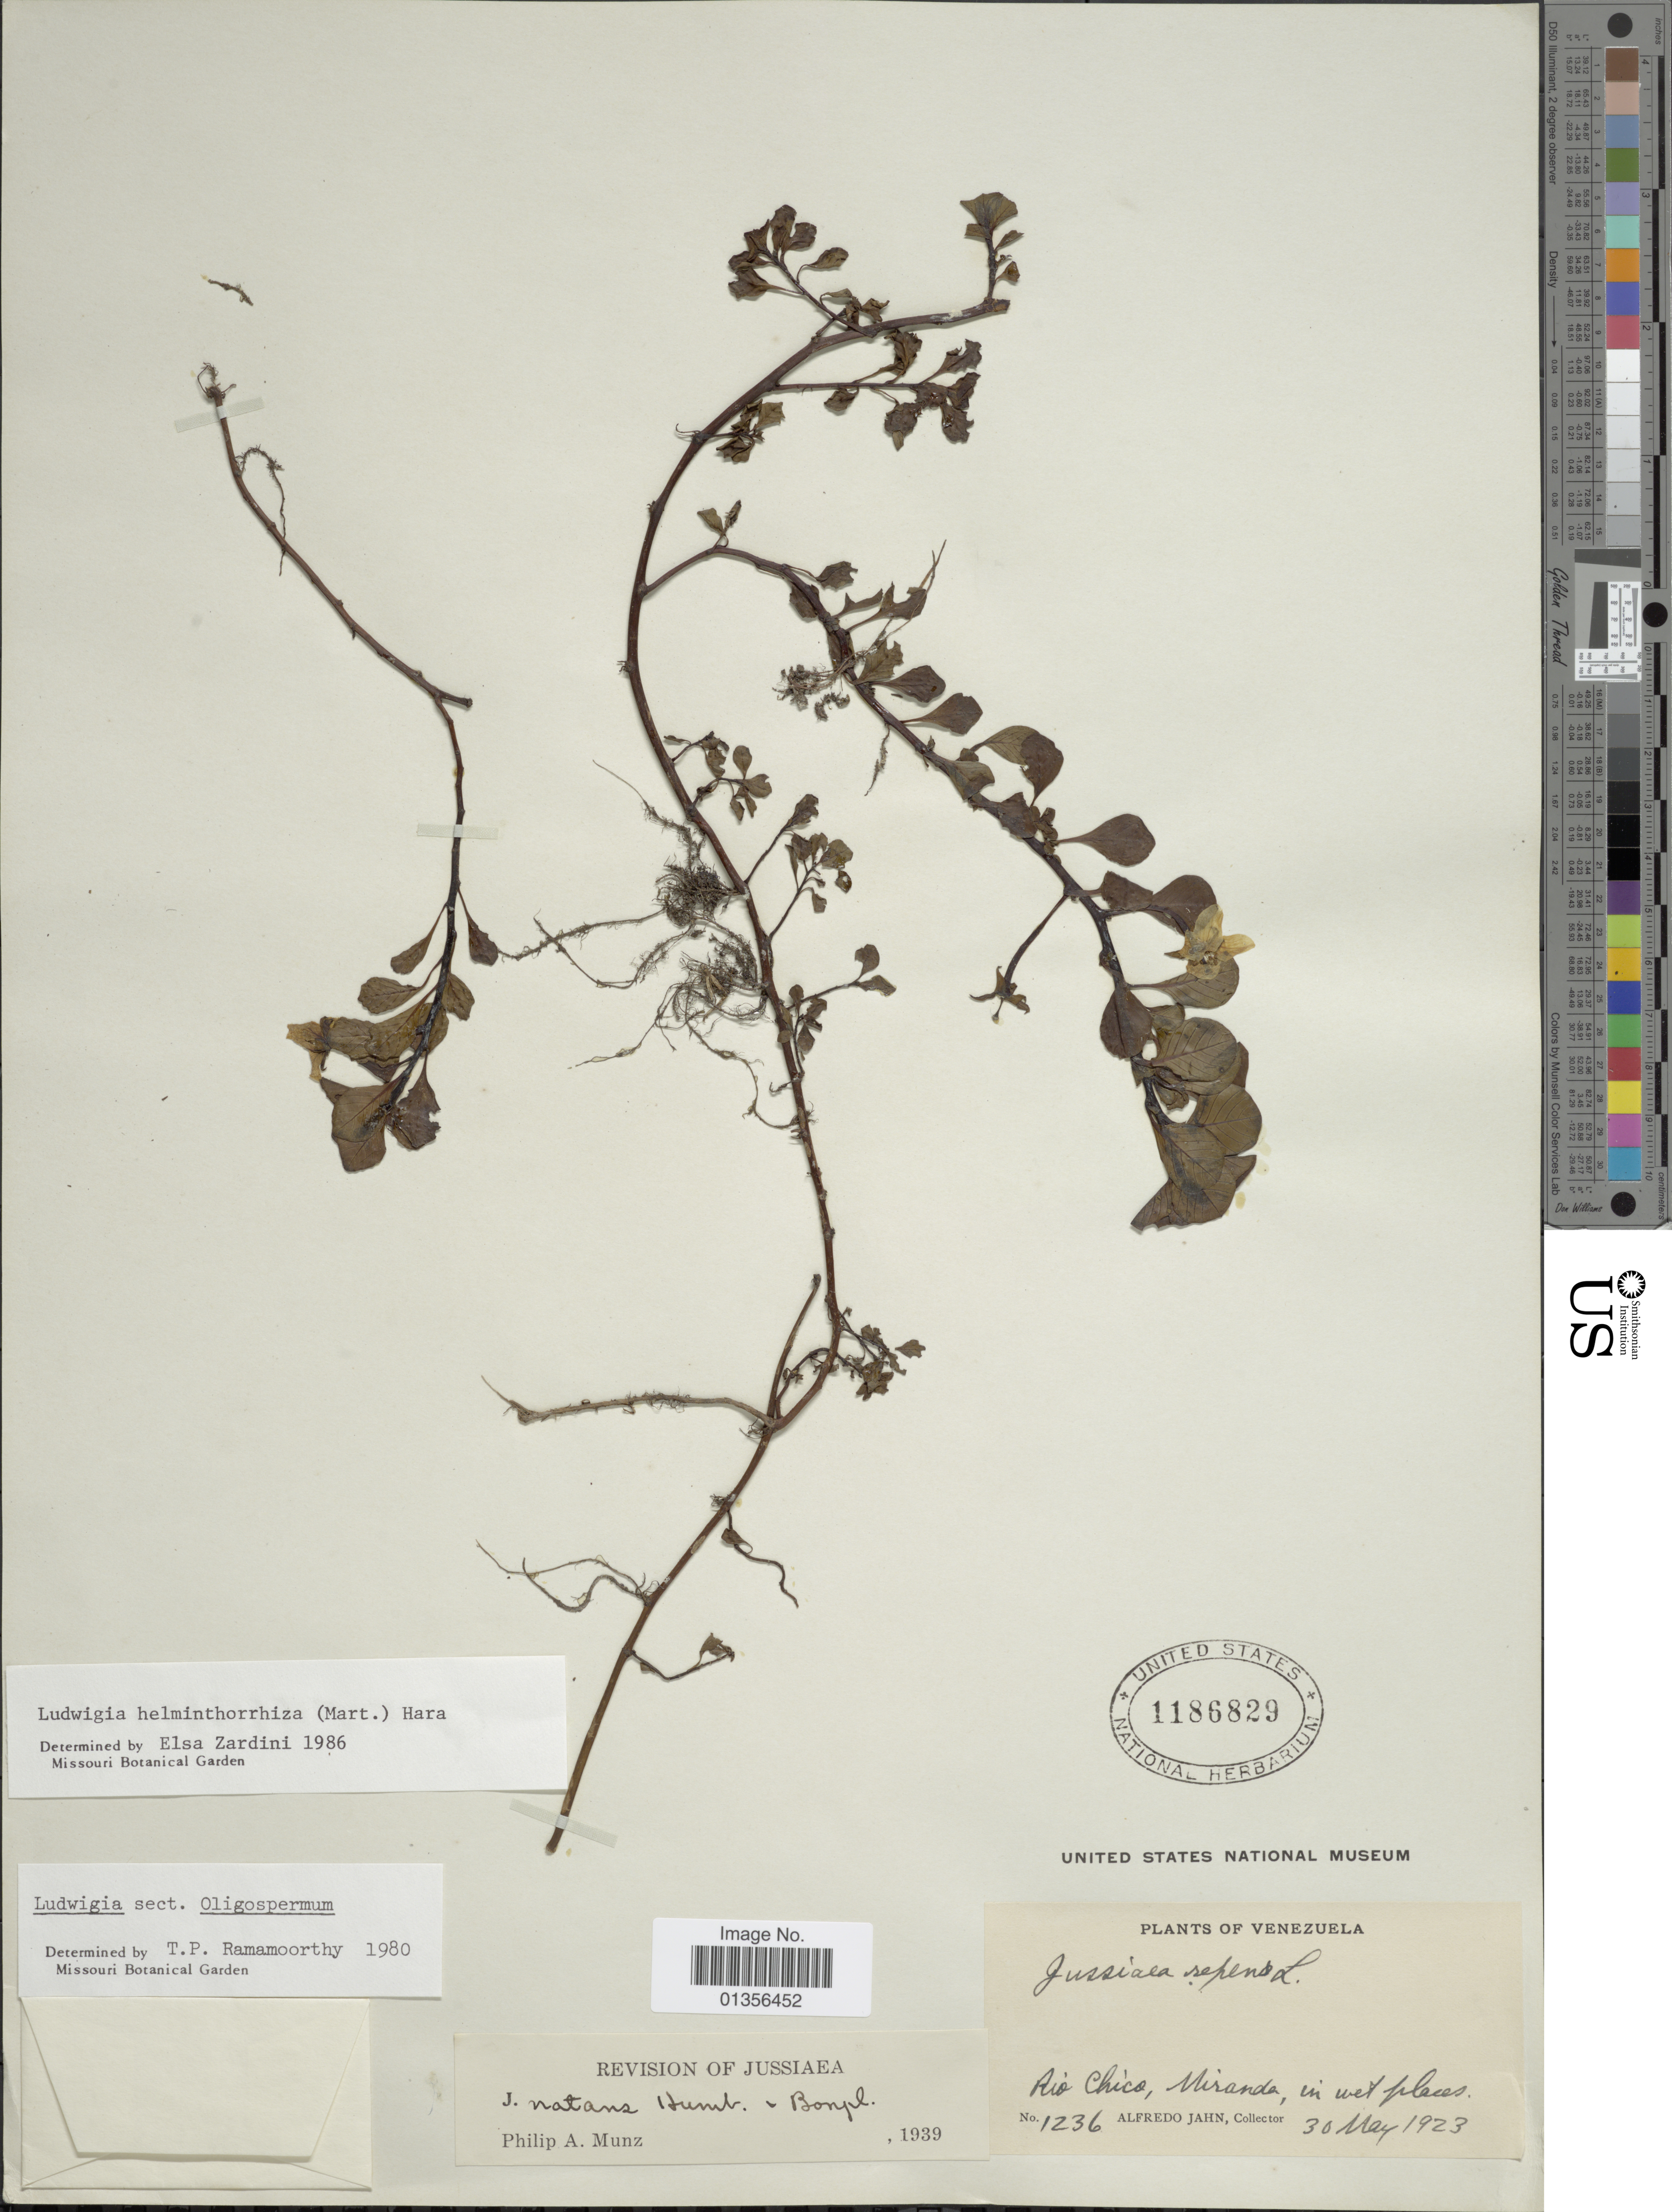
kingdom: Plantae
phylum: Tracheophyta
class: Magnoliopsida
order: Myrtales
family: Onagraceae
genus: Ludwigia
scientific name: Ludwigia helminthorrhiza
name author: (Mart.) H. Hara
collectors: A. Jahn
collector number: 1236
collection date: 1923-05-30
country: Venezuela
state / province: Miranda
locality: Rio Chico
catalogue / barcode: US 1186829